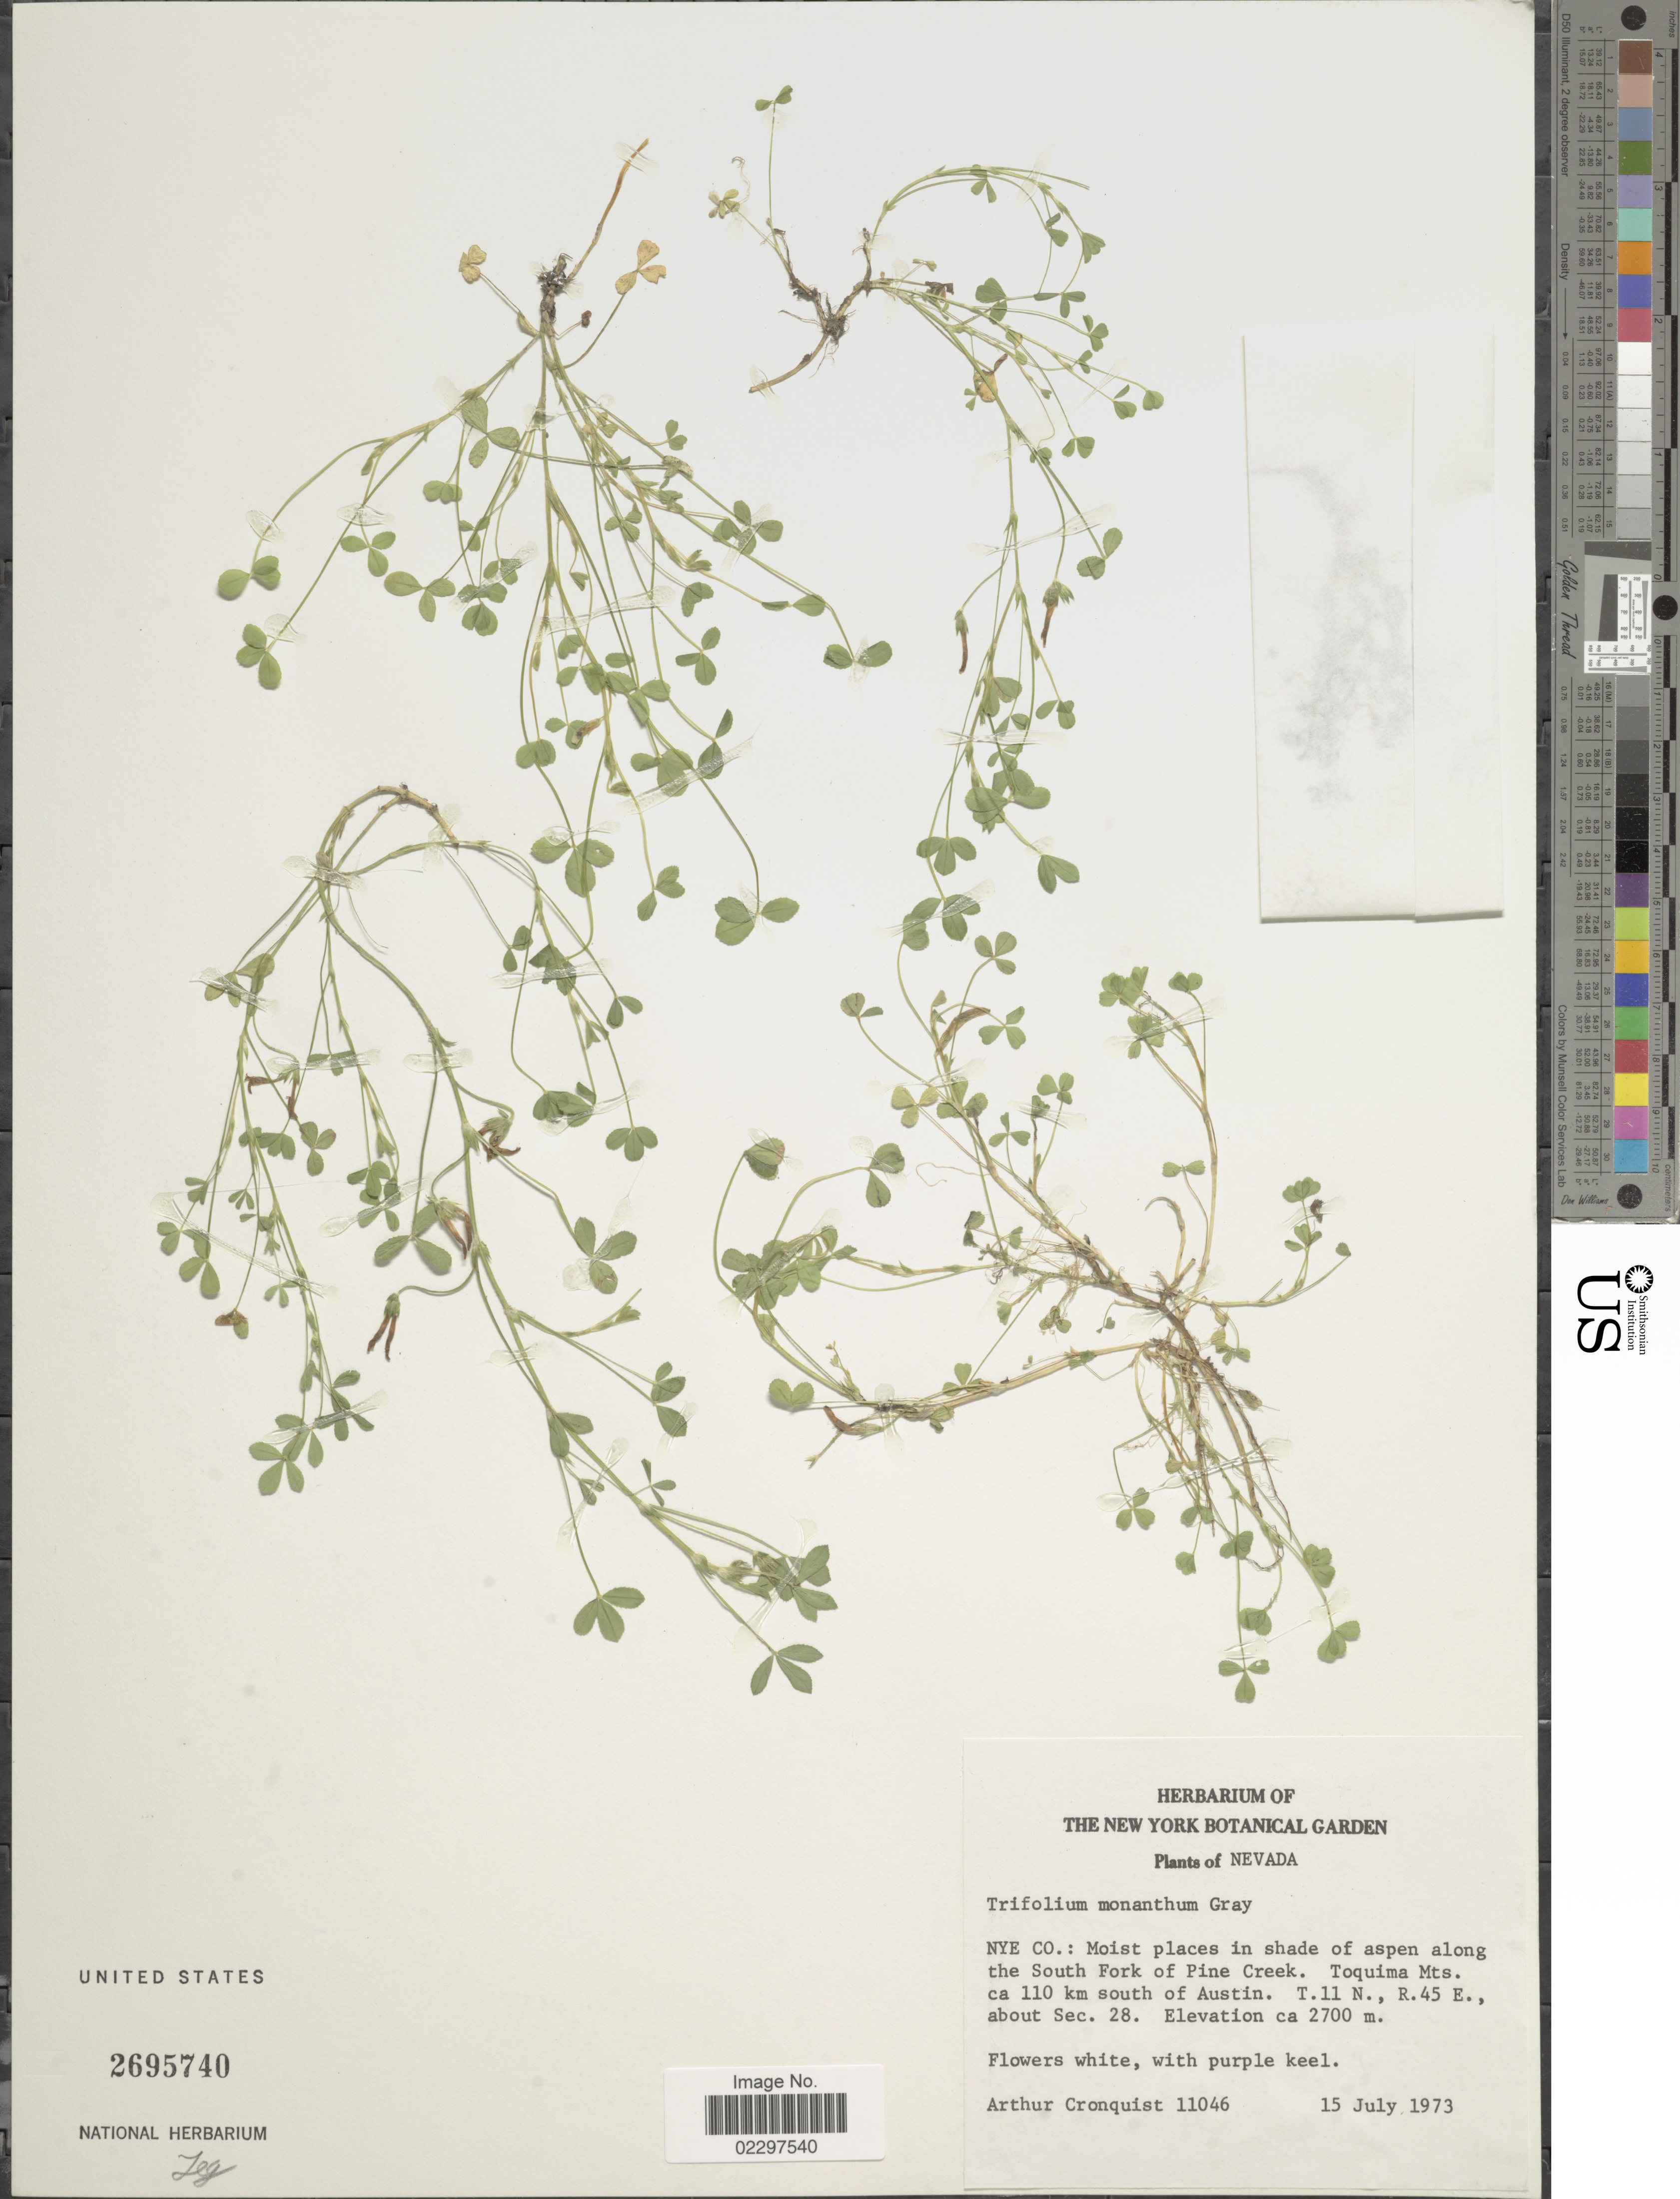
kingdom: Plantae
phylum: Tracheophyta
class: Magnoliopsida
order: Fabales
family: Fabaceae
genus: Trifolium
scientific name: Trifolium monanthum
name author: A. Gray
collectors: A. J. Cronquist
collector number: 11046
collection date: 1973-07-15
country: United States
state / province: Nevada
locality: Nye Co.: Moist places in shade of aspen along the South Fork of Pine Creek. Toquima Mts. ca 110 km south of Austin. T. 11 N., R. 45 E., about Sec. 28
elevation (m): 2700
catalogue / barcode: US 2695740